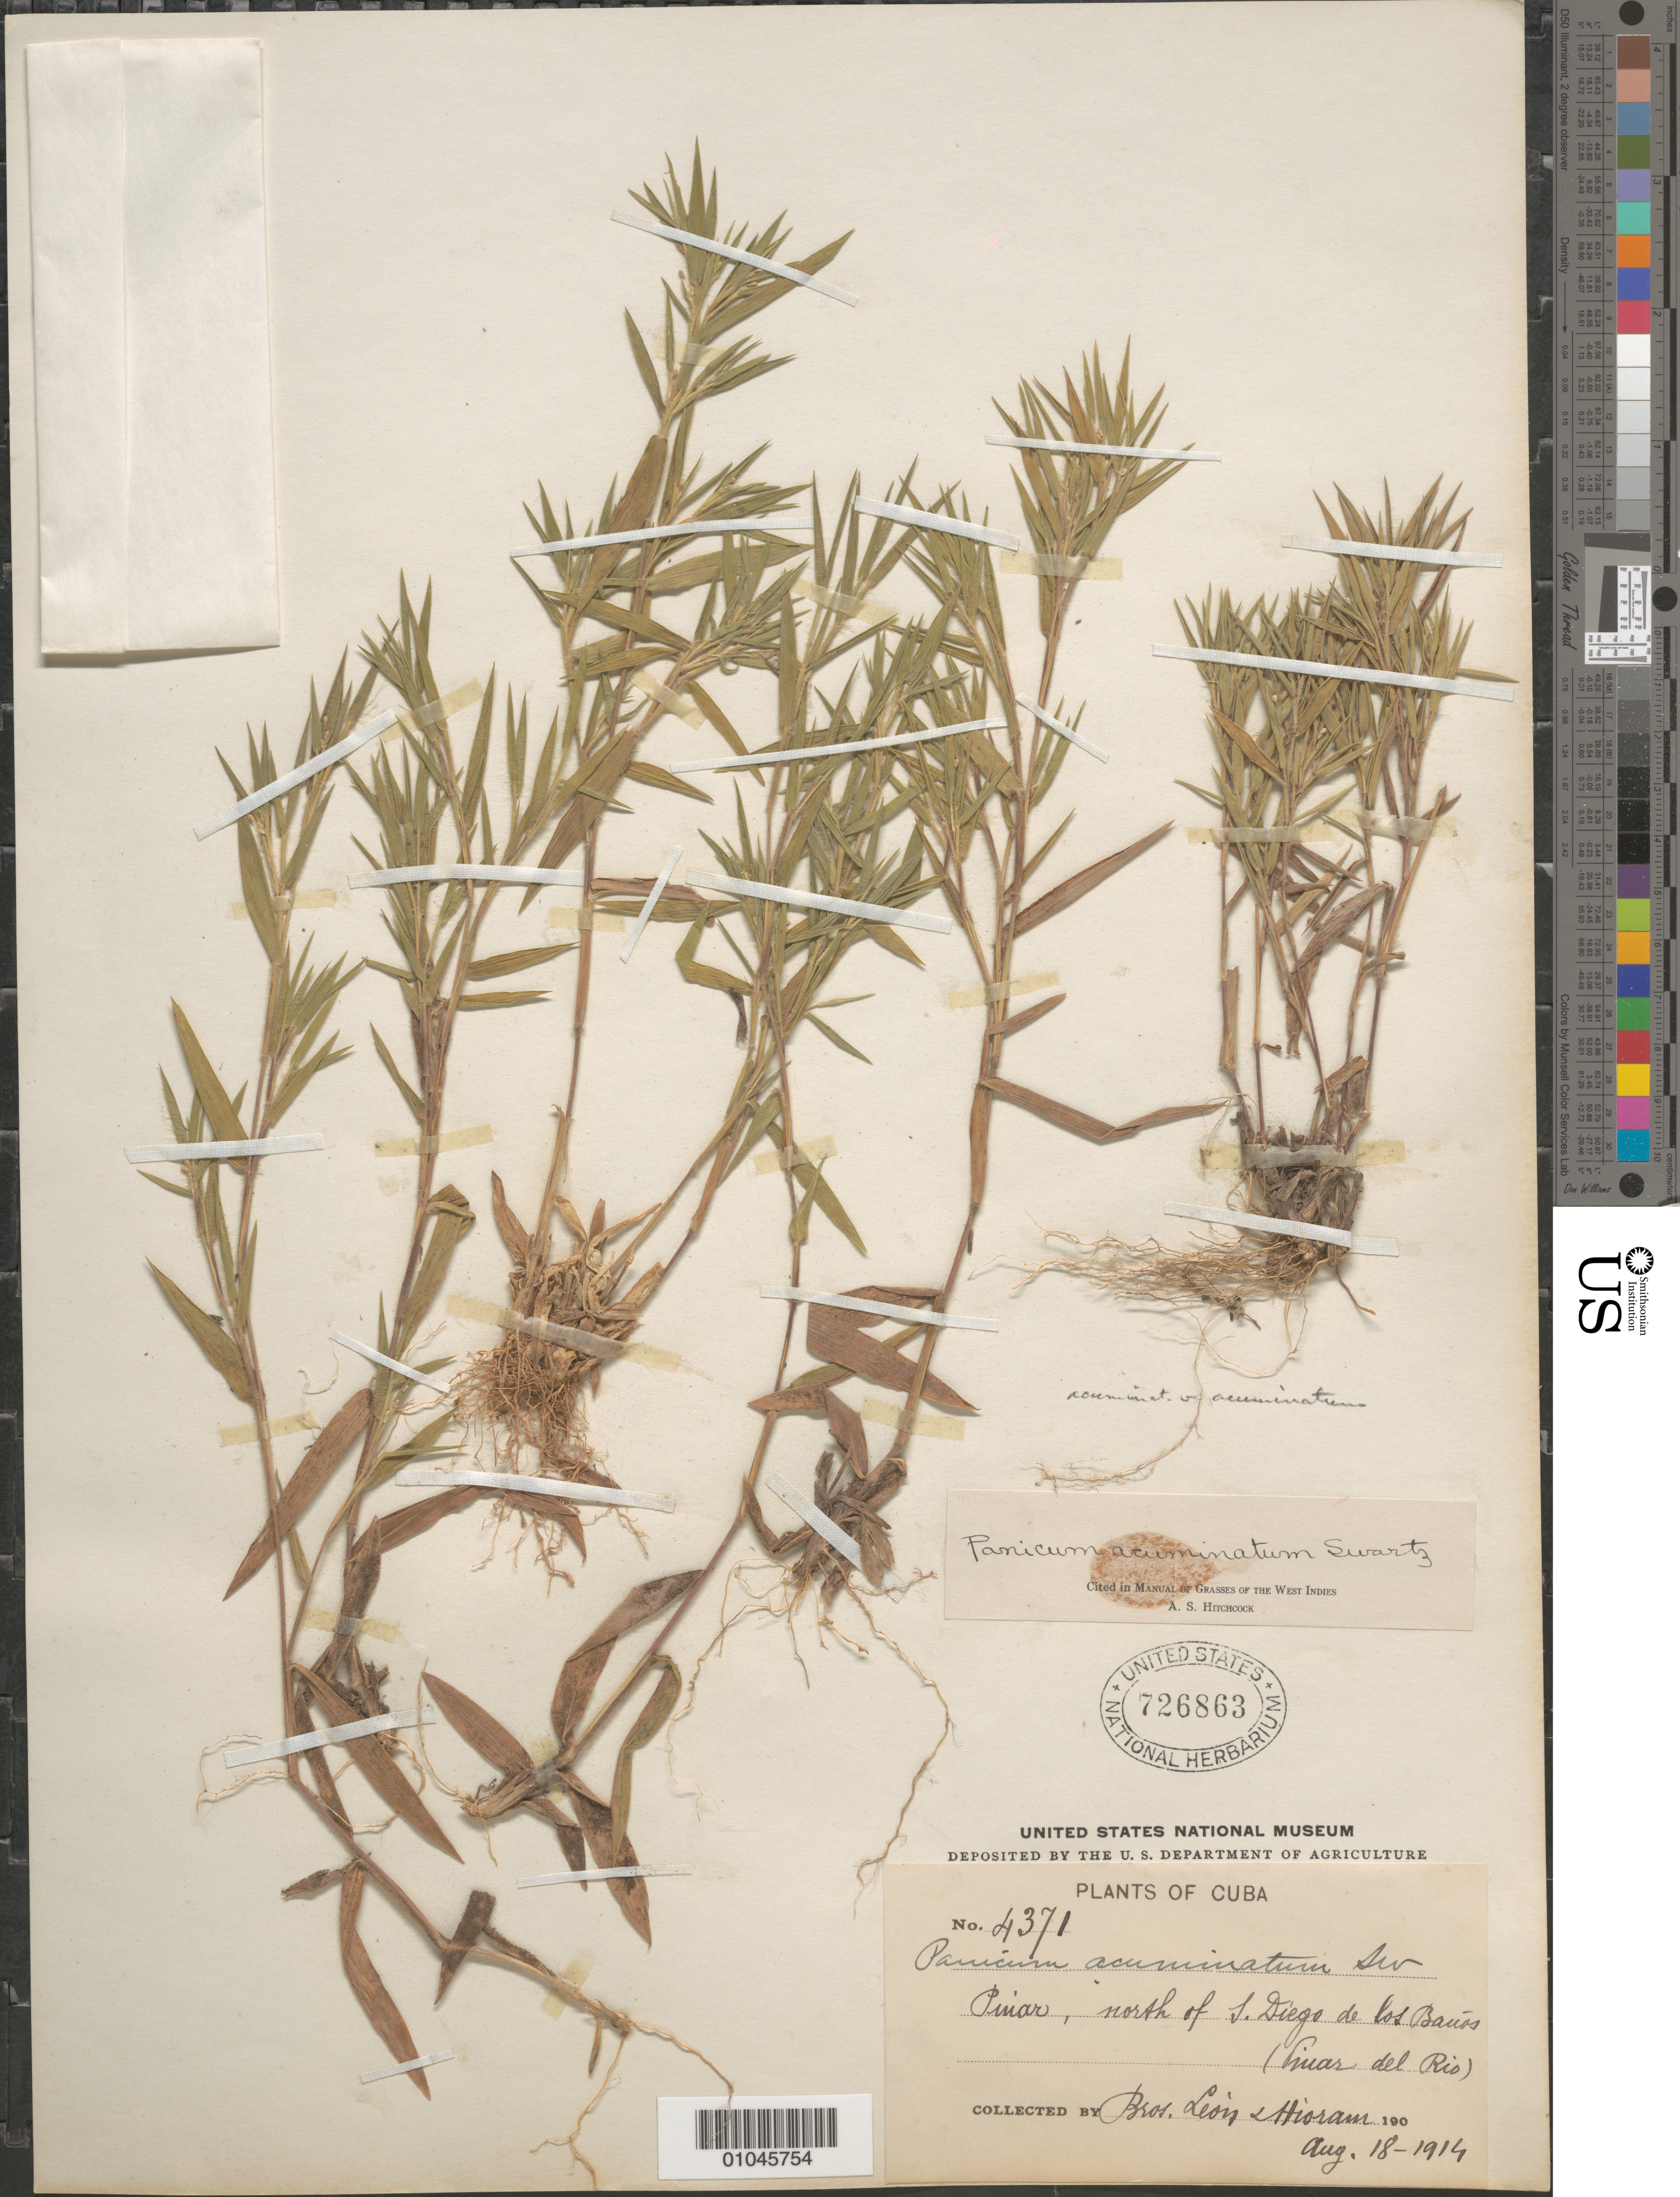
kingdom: Plantae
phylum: Tracheophyta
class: Liliopsida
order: Poales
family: Poaceae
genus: Panicum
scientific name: Panicum acuminatum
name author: Sw.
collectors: Bro. León & Bro. Hioram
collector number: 4371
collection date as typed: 18 Aug 1914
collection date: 1914-08-18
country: Cuba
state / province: Pinar del Rio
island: Cuba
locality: Pinar, N of S Diego de los Bauis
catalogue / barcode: US 726863